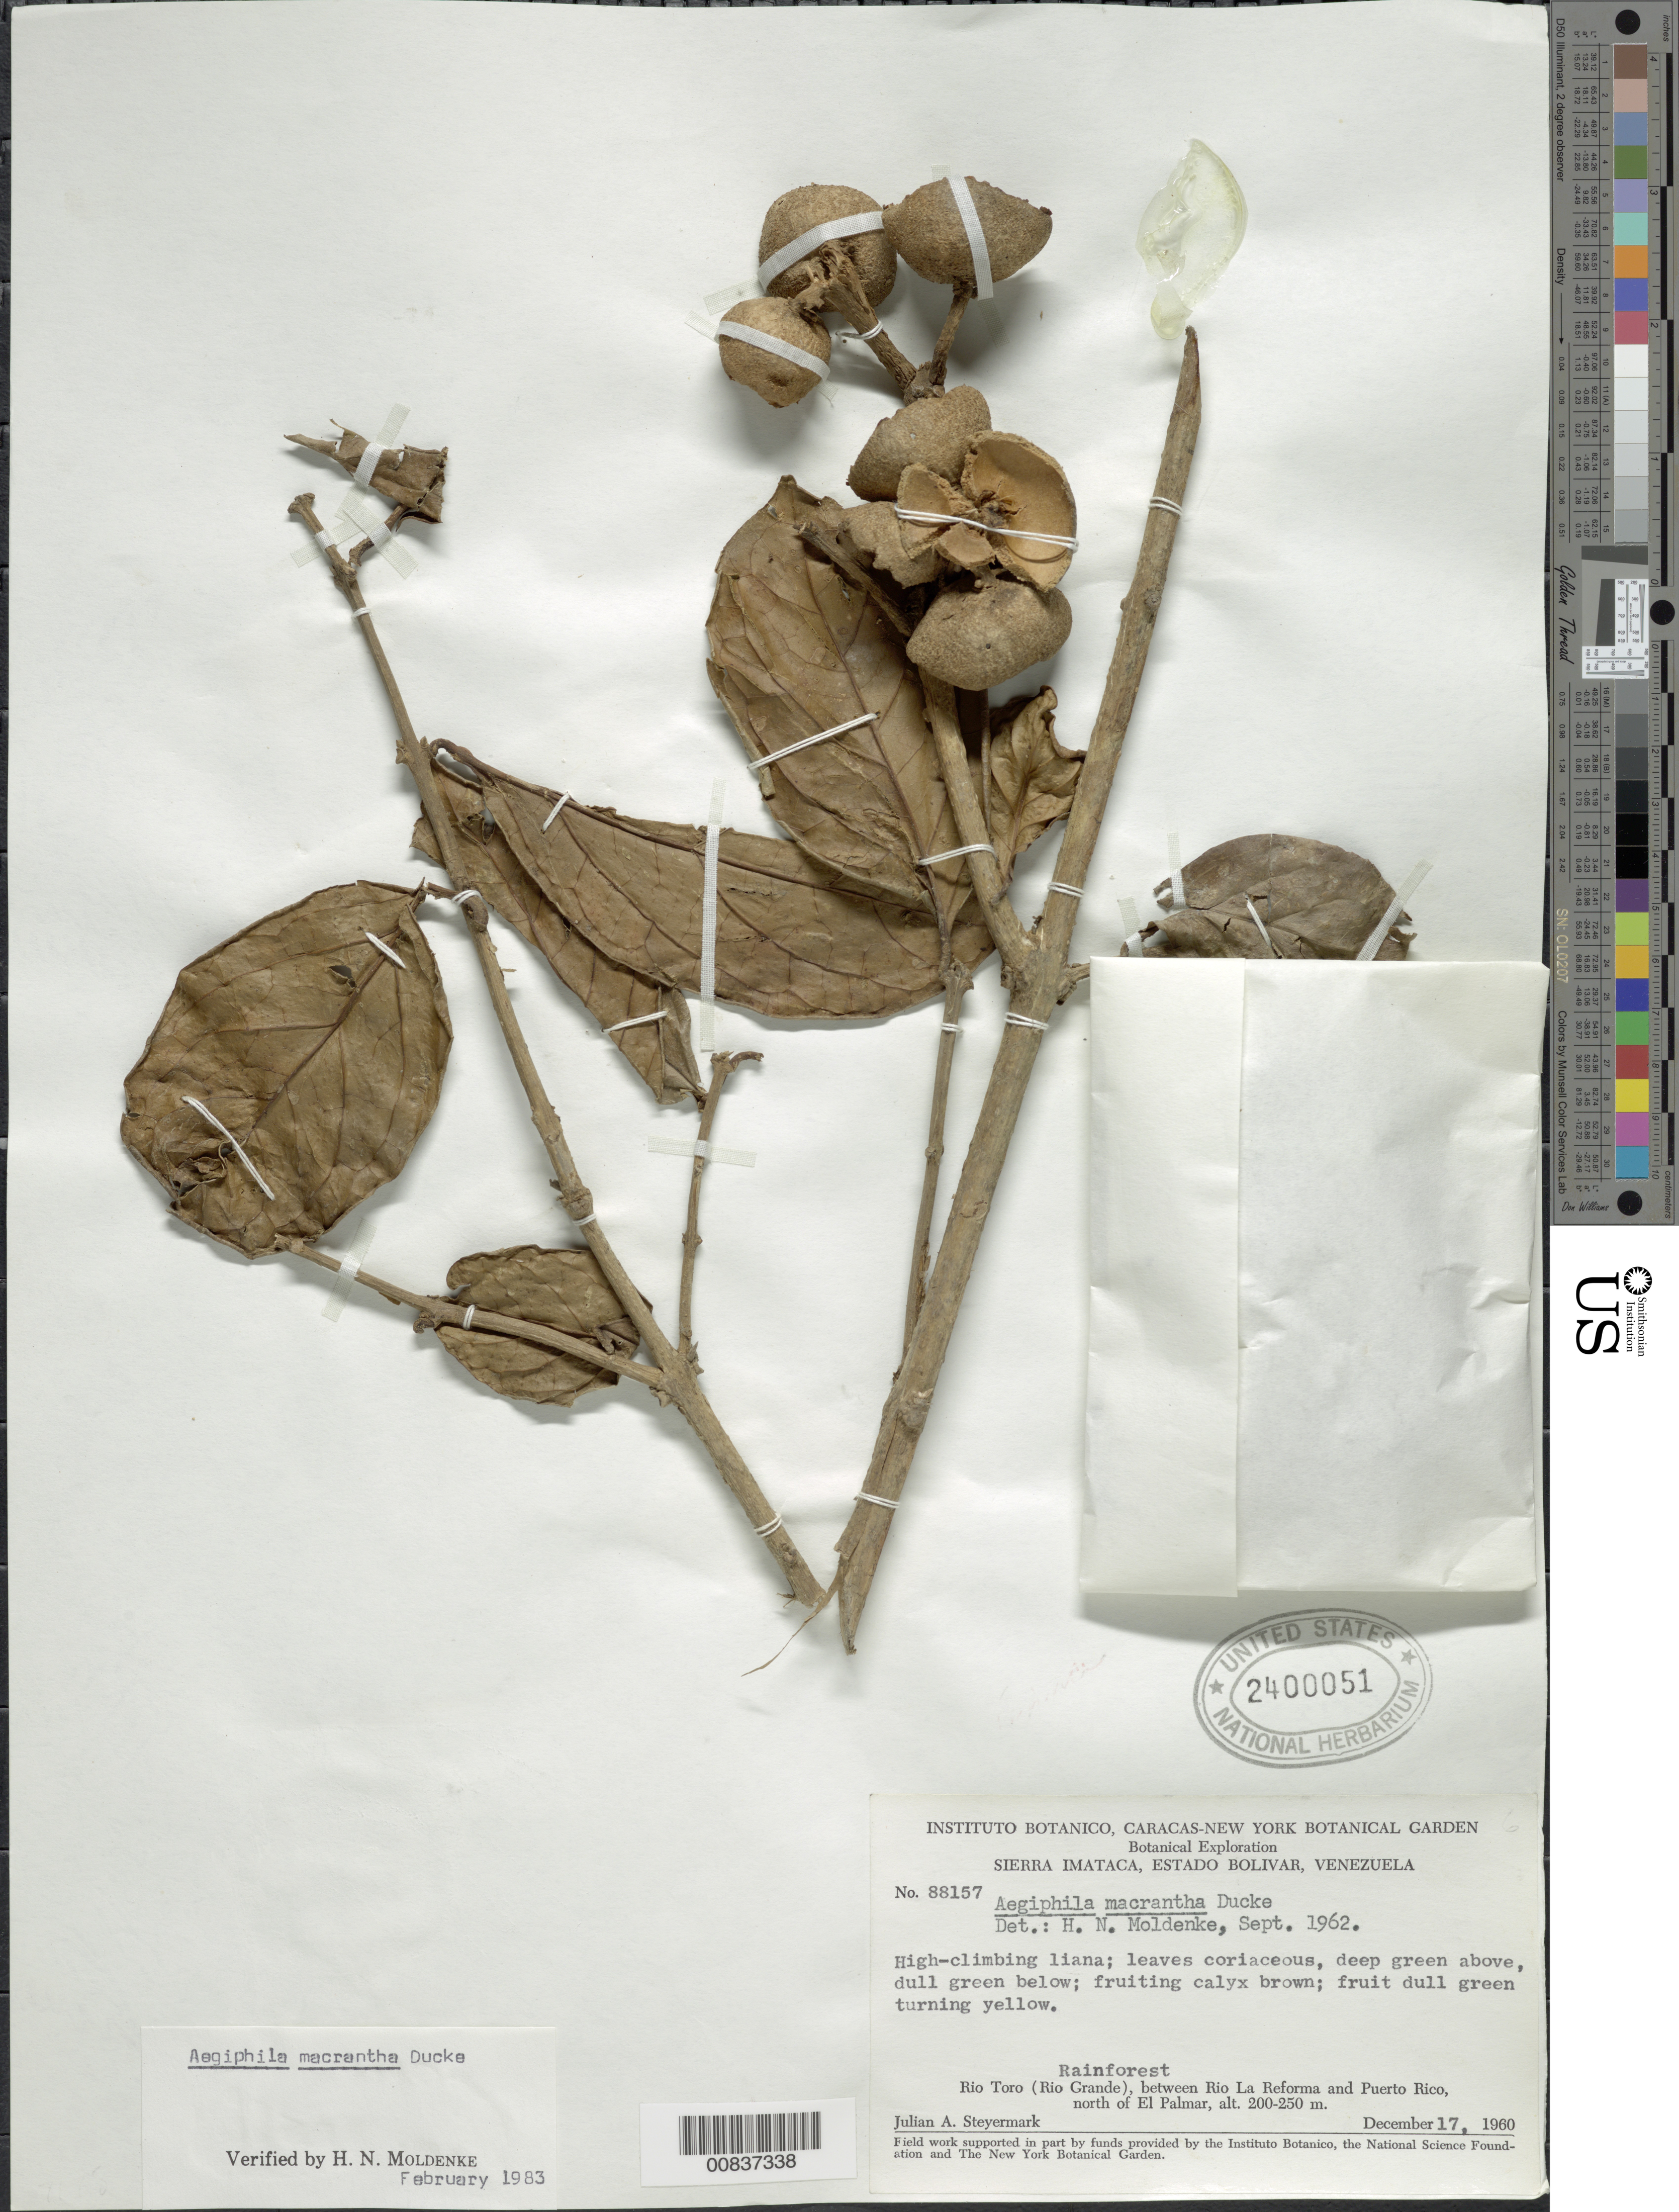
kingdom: Plantae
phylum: Tracheophyta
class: Magnoliopsida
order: Lamiales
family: Lamiaceae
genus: Aegiphila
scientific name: Aegiphila macrantha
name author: Ducke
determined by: Moldenke, H. N.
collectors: J. Steyermark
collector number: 88157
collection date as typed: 17-Dec-60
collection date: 1960-12-17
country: Venezuela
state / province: Bolívar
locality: Sierra Imataca, Río Toro (Río Grande), between Río La Reforma and Puerto Rico, N of El Palmar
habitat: Rainforest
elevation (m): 200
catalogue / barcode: US 2400051